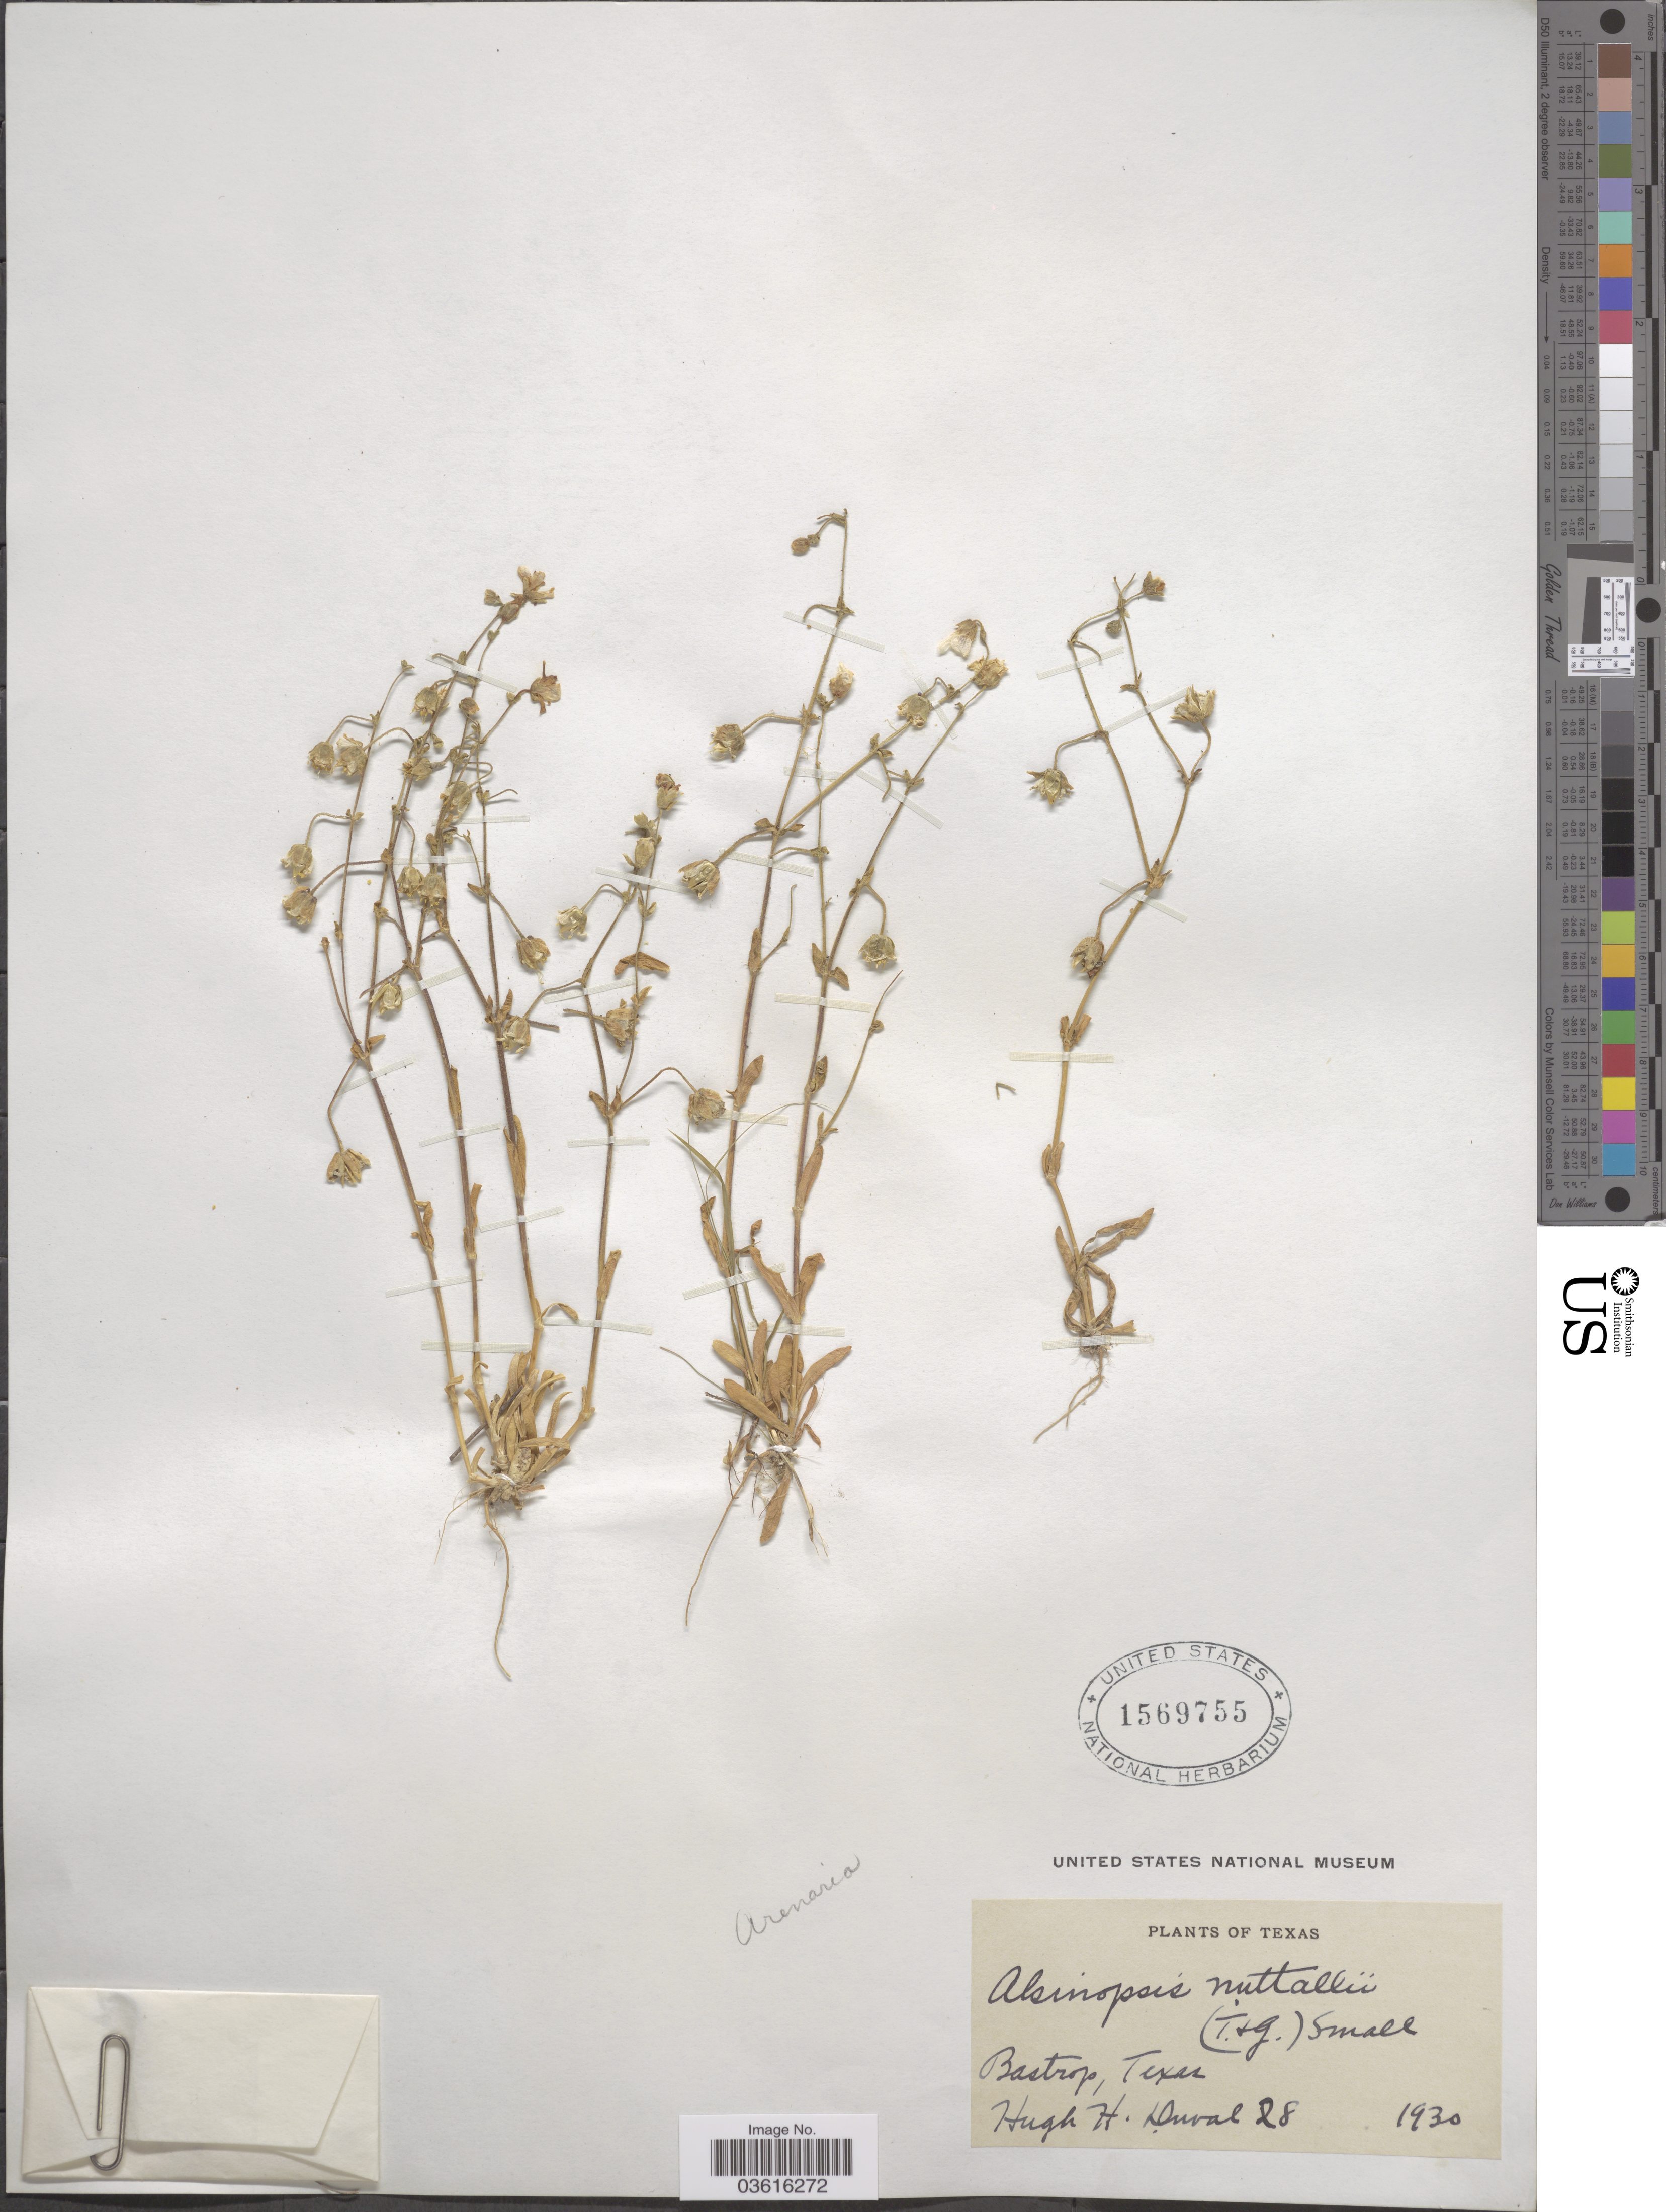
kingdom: Plantae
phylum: Tracheophyta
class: Magnoliopsida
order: Caryophyllales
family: Caryophyllaceae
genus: Minuartia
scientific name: Minuartia nuttallii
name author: (Pax) Briq.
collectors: H. Duval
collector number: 28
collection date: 1930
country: United States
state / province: Texas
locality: Bastrop.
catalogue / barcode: US 1569755